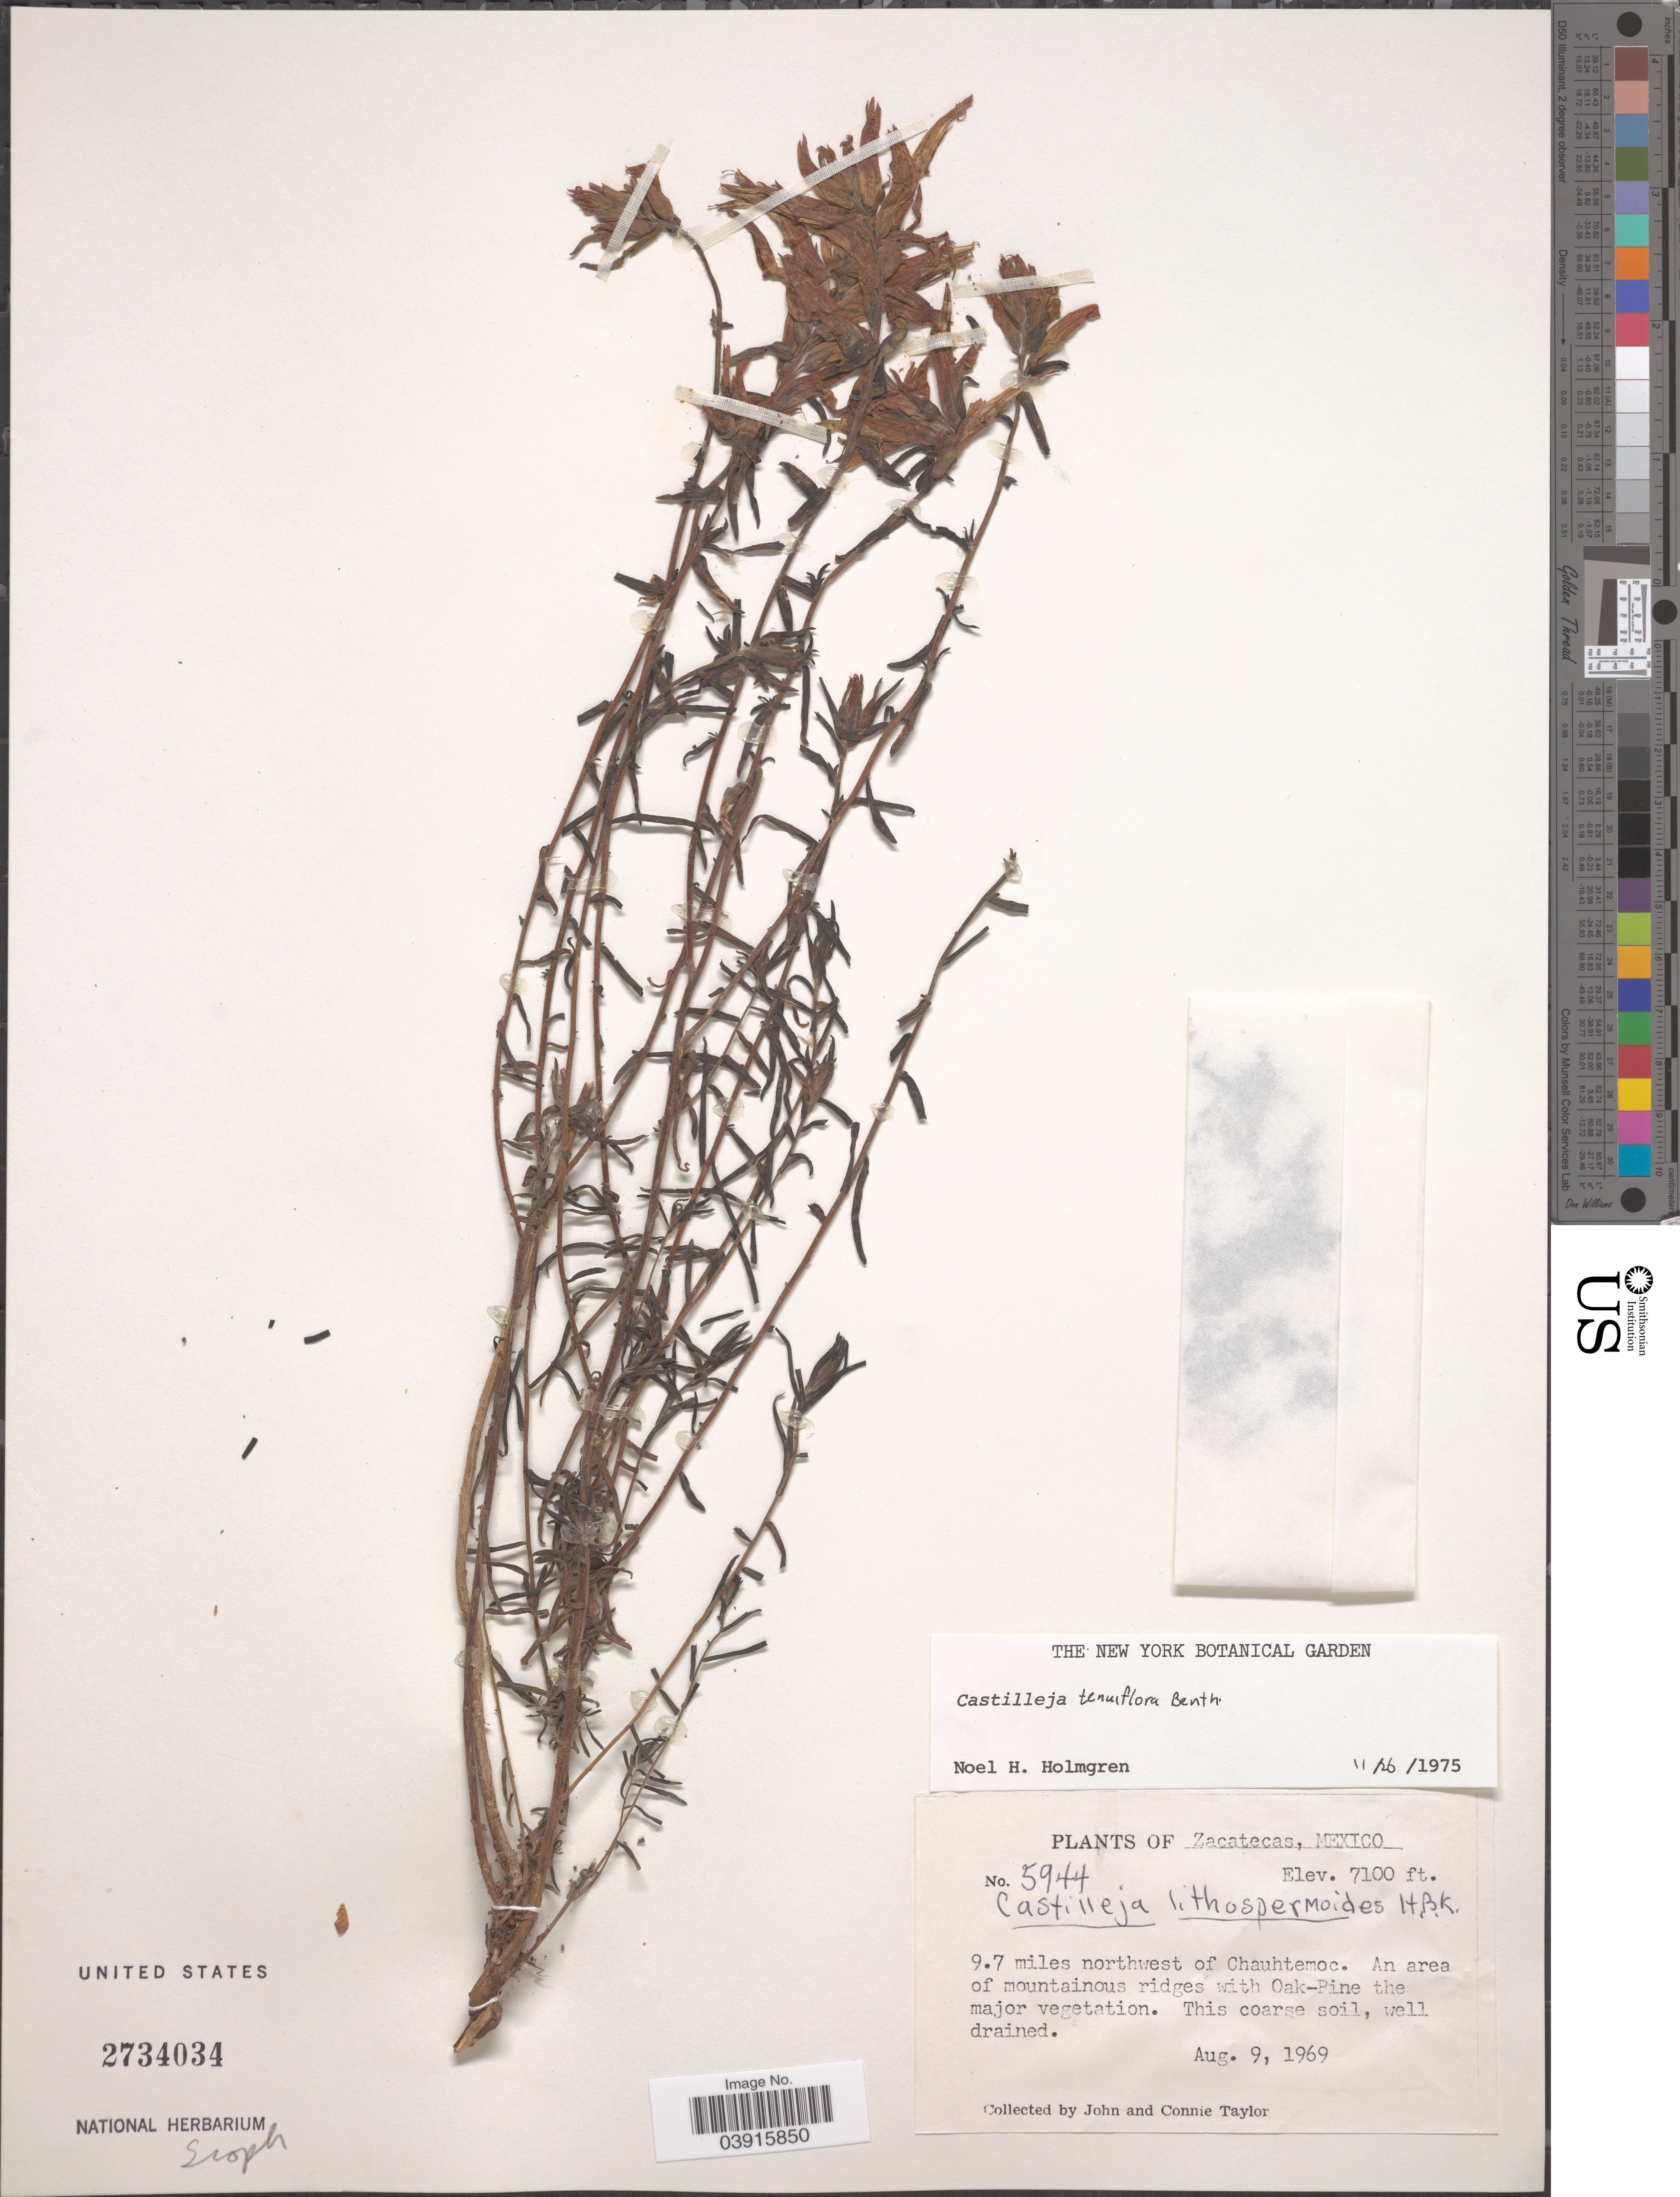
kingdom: Plantae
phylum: Tracheophyta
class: Magnoliopsida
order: Lamiales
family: Orobanchaceae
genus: Castilleja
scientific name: Castilleja tenuiflora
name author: Benth.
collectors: J. Taylor & C. Taylor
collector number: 5944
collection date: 1969-08-09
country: Mexico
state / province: Zacatecas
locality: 9.7 miles northwest of Chauhtemoc.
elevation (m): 2164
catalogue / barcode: US 2734034